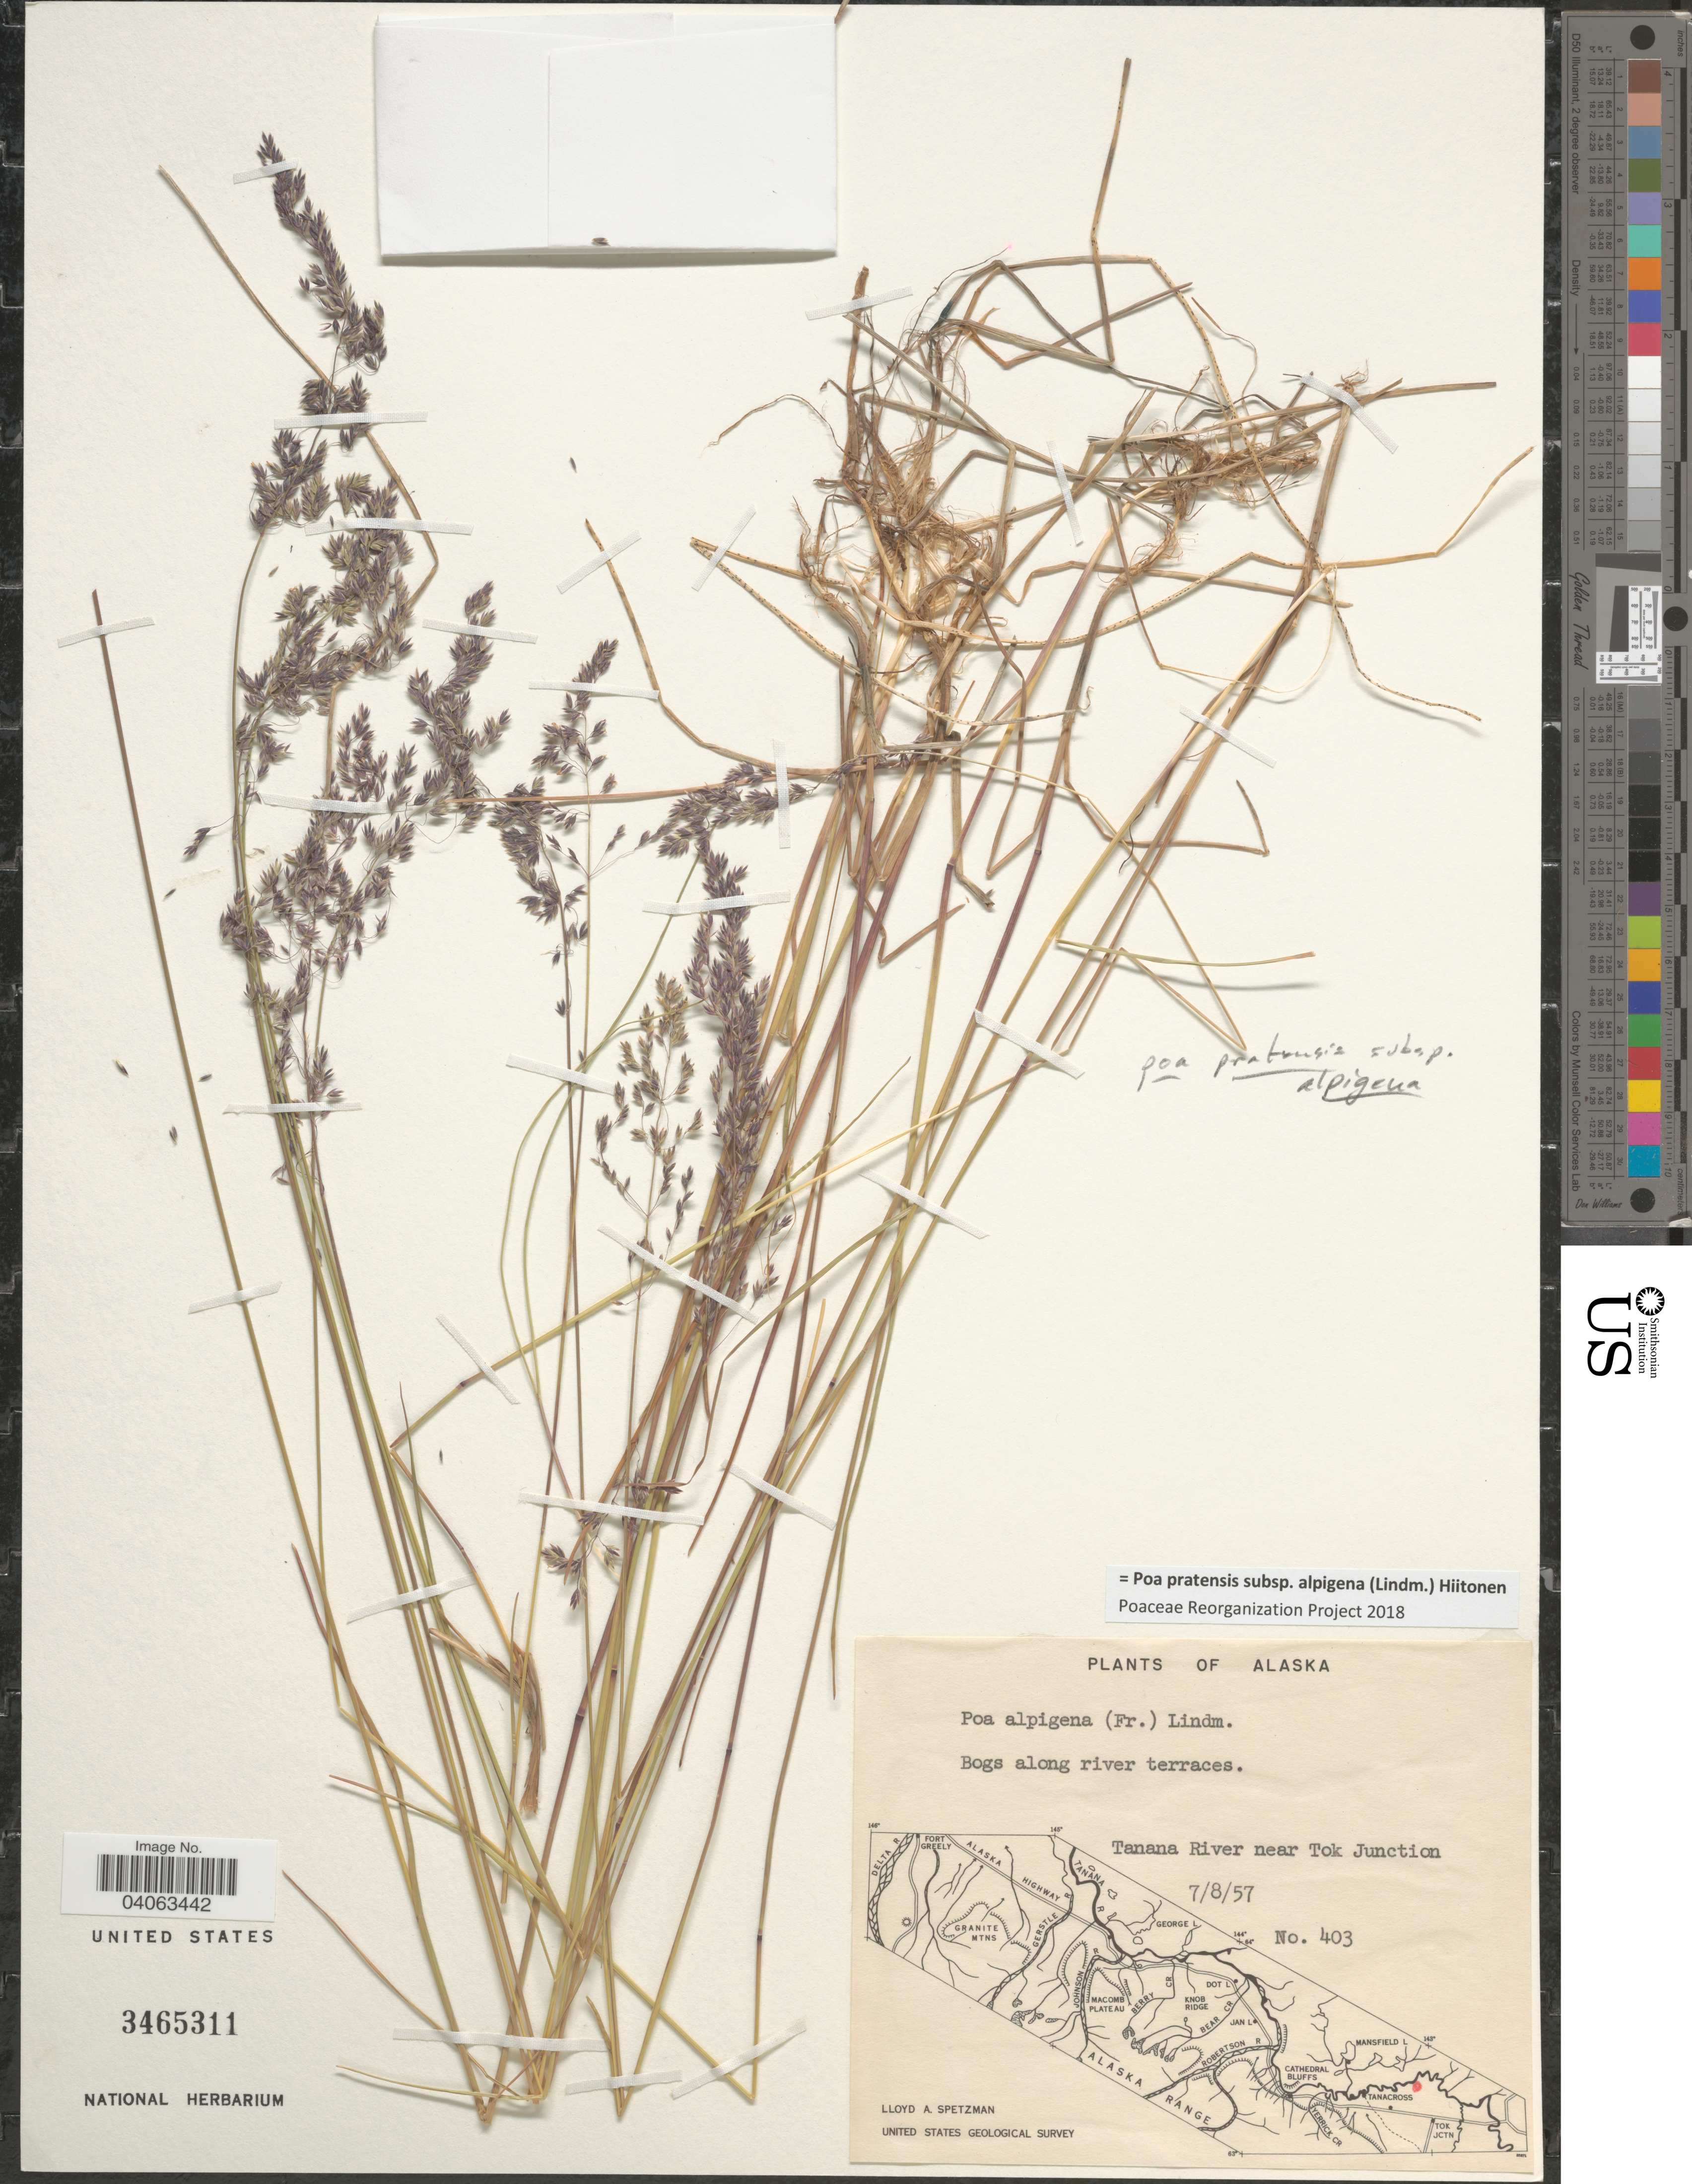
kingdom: Plantae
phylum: Tracheophyta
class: Liliopsida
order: Poales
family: Poaceae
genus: Poa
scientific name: Poa pratensis subsp. alpigena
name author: (Lindm.) Hiitonen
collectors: L. Spetzman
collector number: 403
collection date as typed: Transcribed d/m/y: 8/7/57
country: United States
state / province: Alaska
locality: Tanana River near Tok Junction.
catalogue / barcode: US 3465311